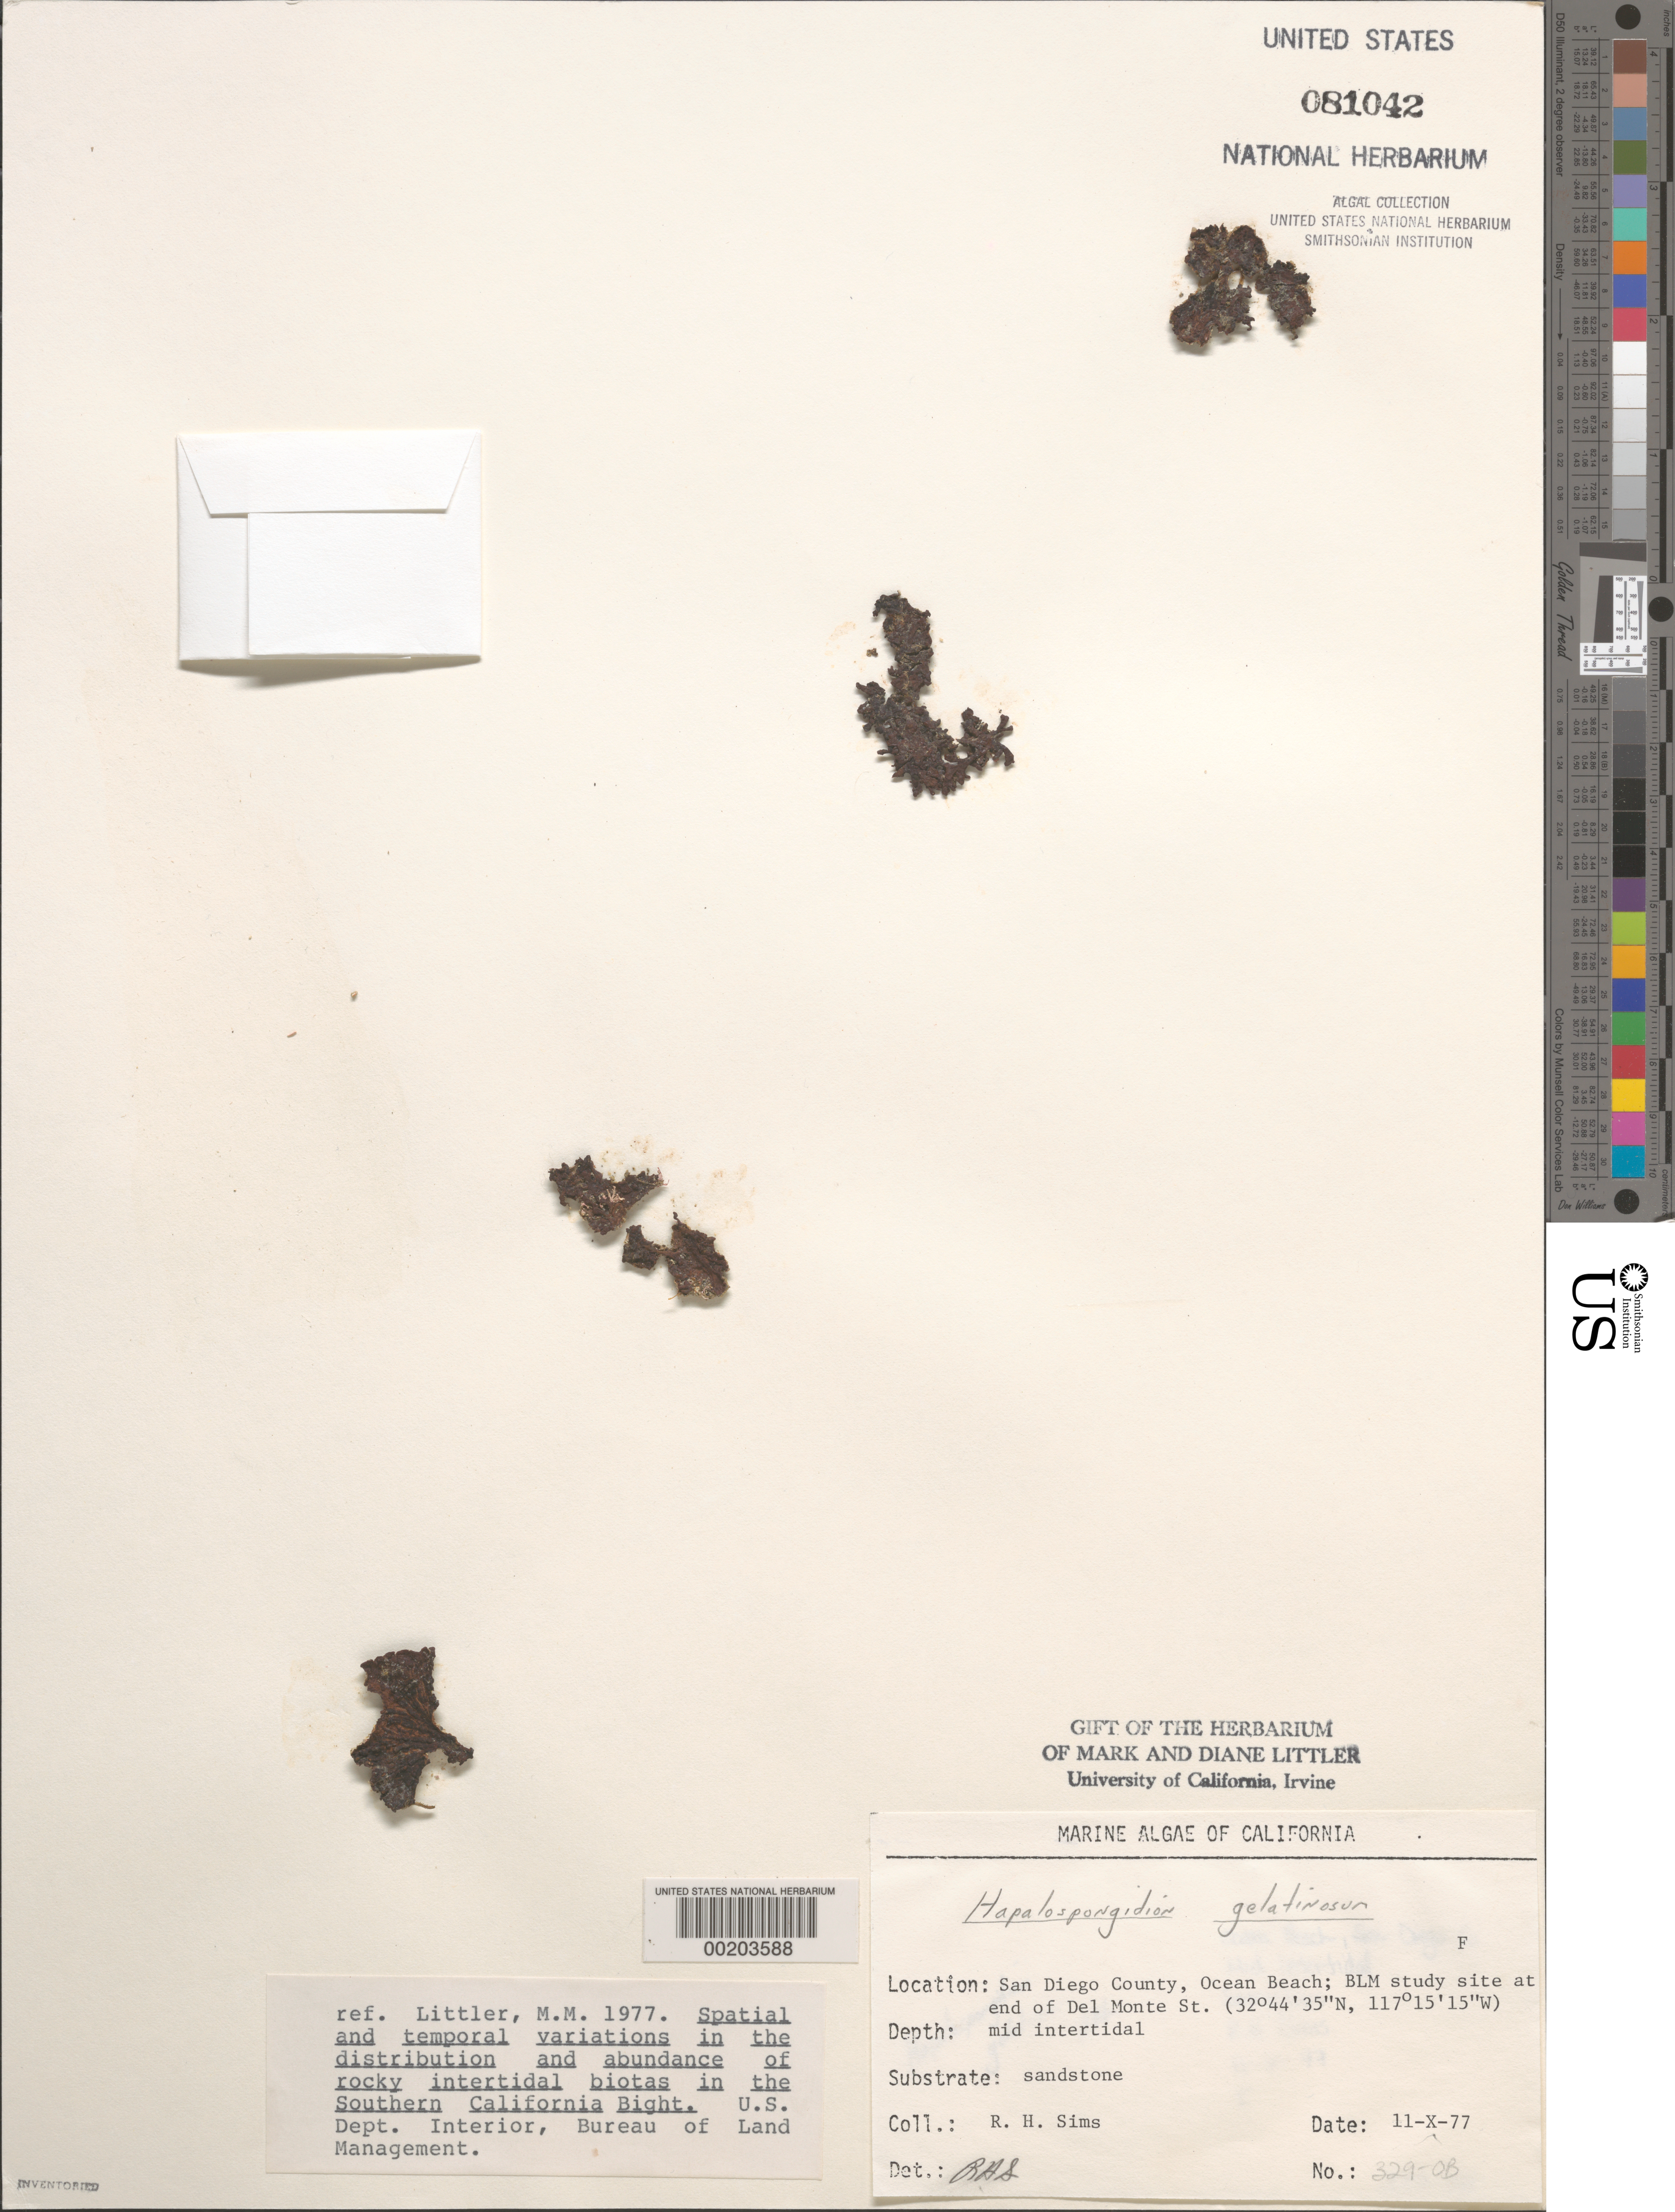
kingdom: Chromista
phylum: Ochrophyta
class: Phaeophyceae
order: Ralfsiales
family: Ralfsiaceae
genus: Hapalospongidion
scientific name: Hapalospongidion gelatinosum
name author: D.A. Saunders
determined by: Sims, Robert H.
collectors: R. H. Sims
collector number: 329-ob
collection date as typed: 11 Oct 1977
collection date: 1977-10-11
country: United States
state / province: California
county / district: San Diego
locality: End of Del Monte Street, Ocean Beach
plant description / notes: BLM-SOCALBIGHT Rocky Intertidal Survey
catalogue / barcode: US 81042